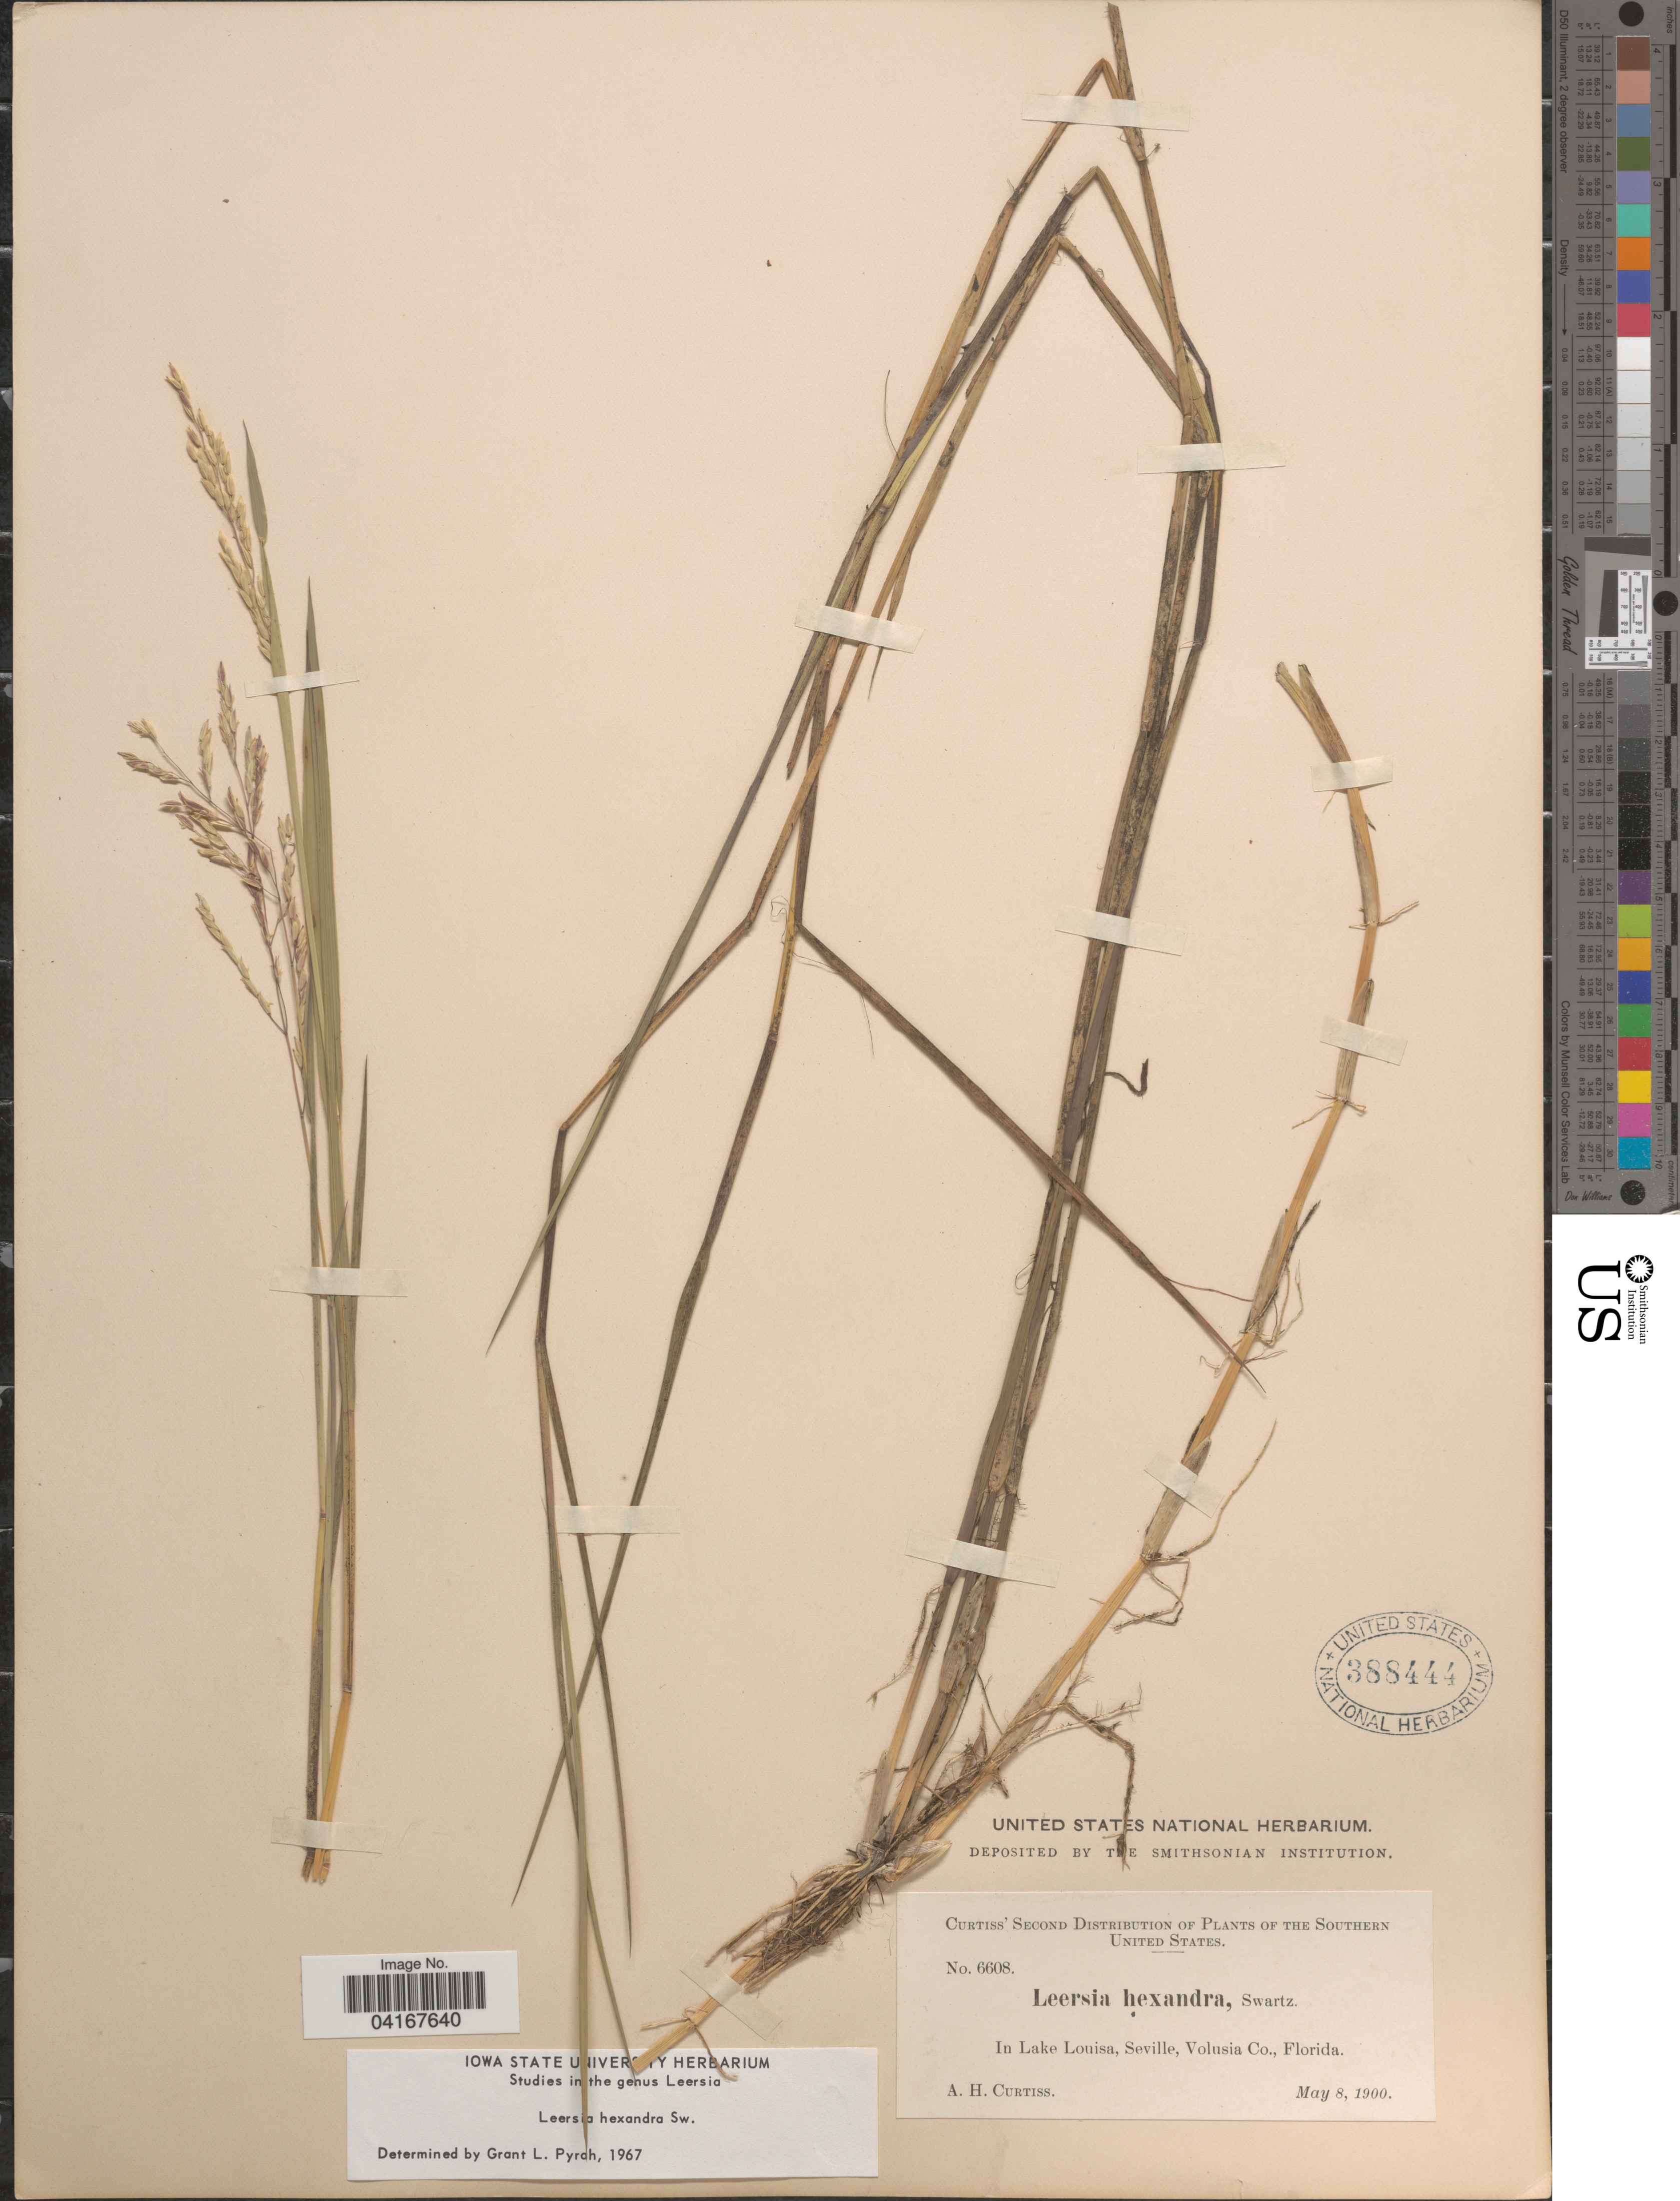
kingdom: Plantae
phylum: Tracheophyta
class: Liliopsida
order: Poales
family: Poaceae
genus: Leersia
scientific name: Leersia hexandra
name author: Sw.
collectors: A. H. Curtiss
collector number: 6608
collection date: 1900-05-08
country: United States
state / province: Florida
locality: The Southern United States. In Lake Louisa, Seville, Volusia Co.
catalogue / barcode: US 388444